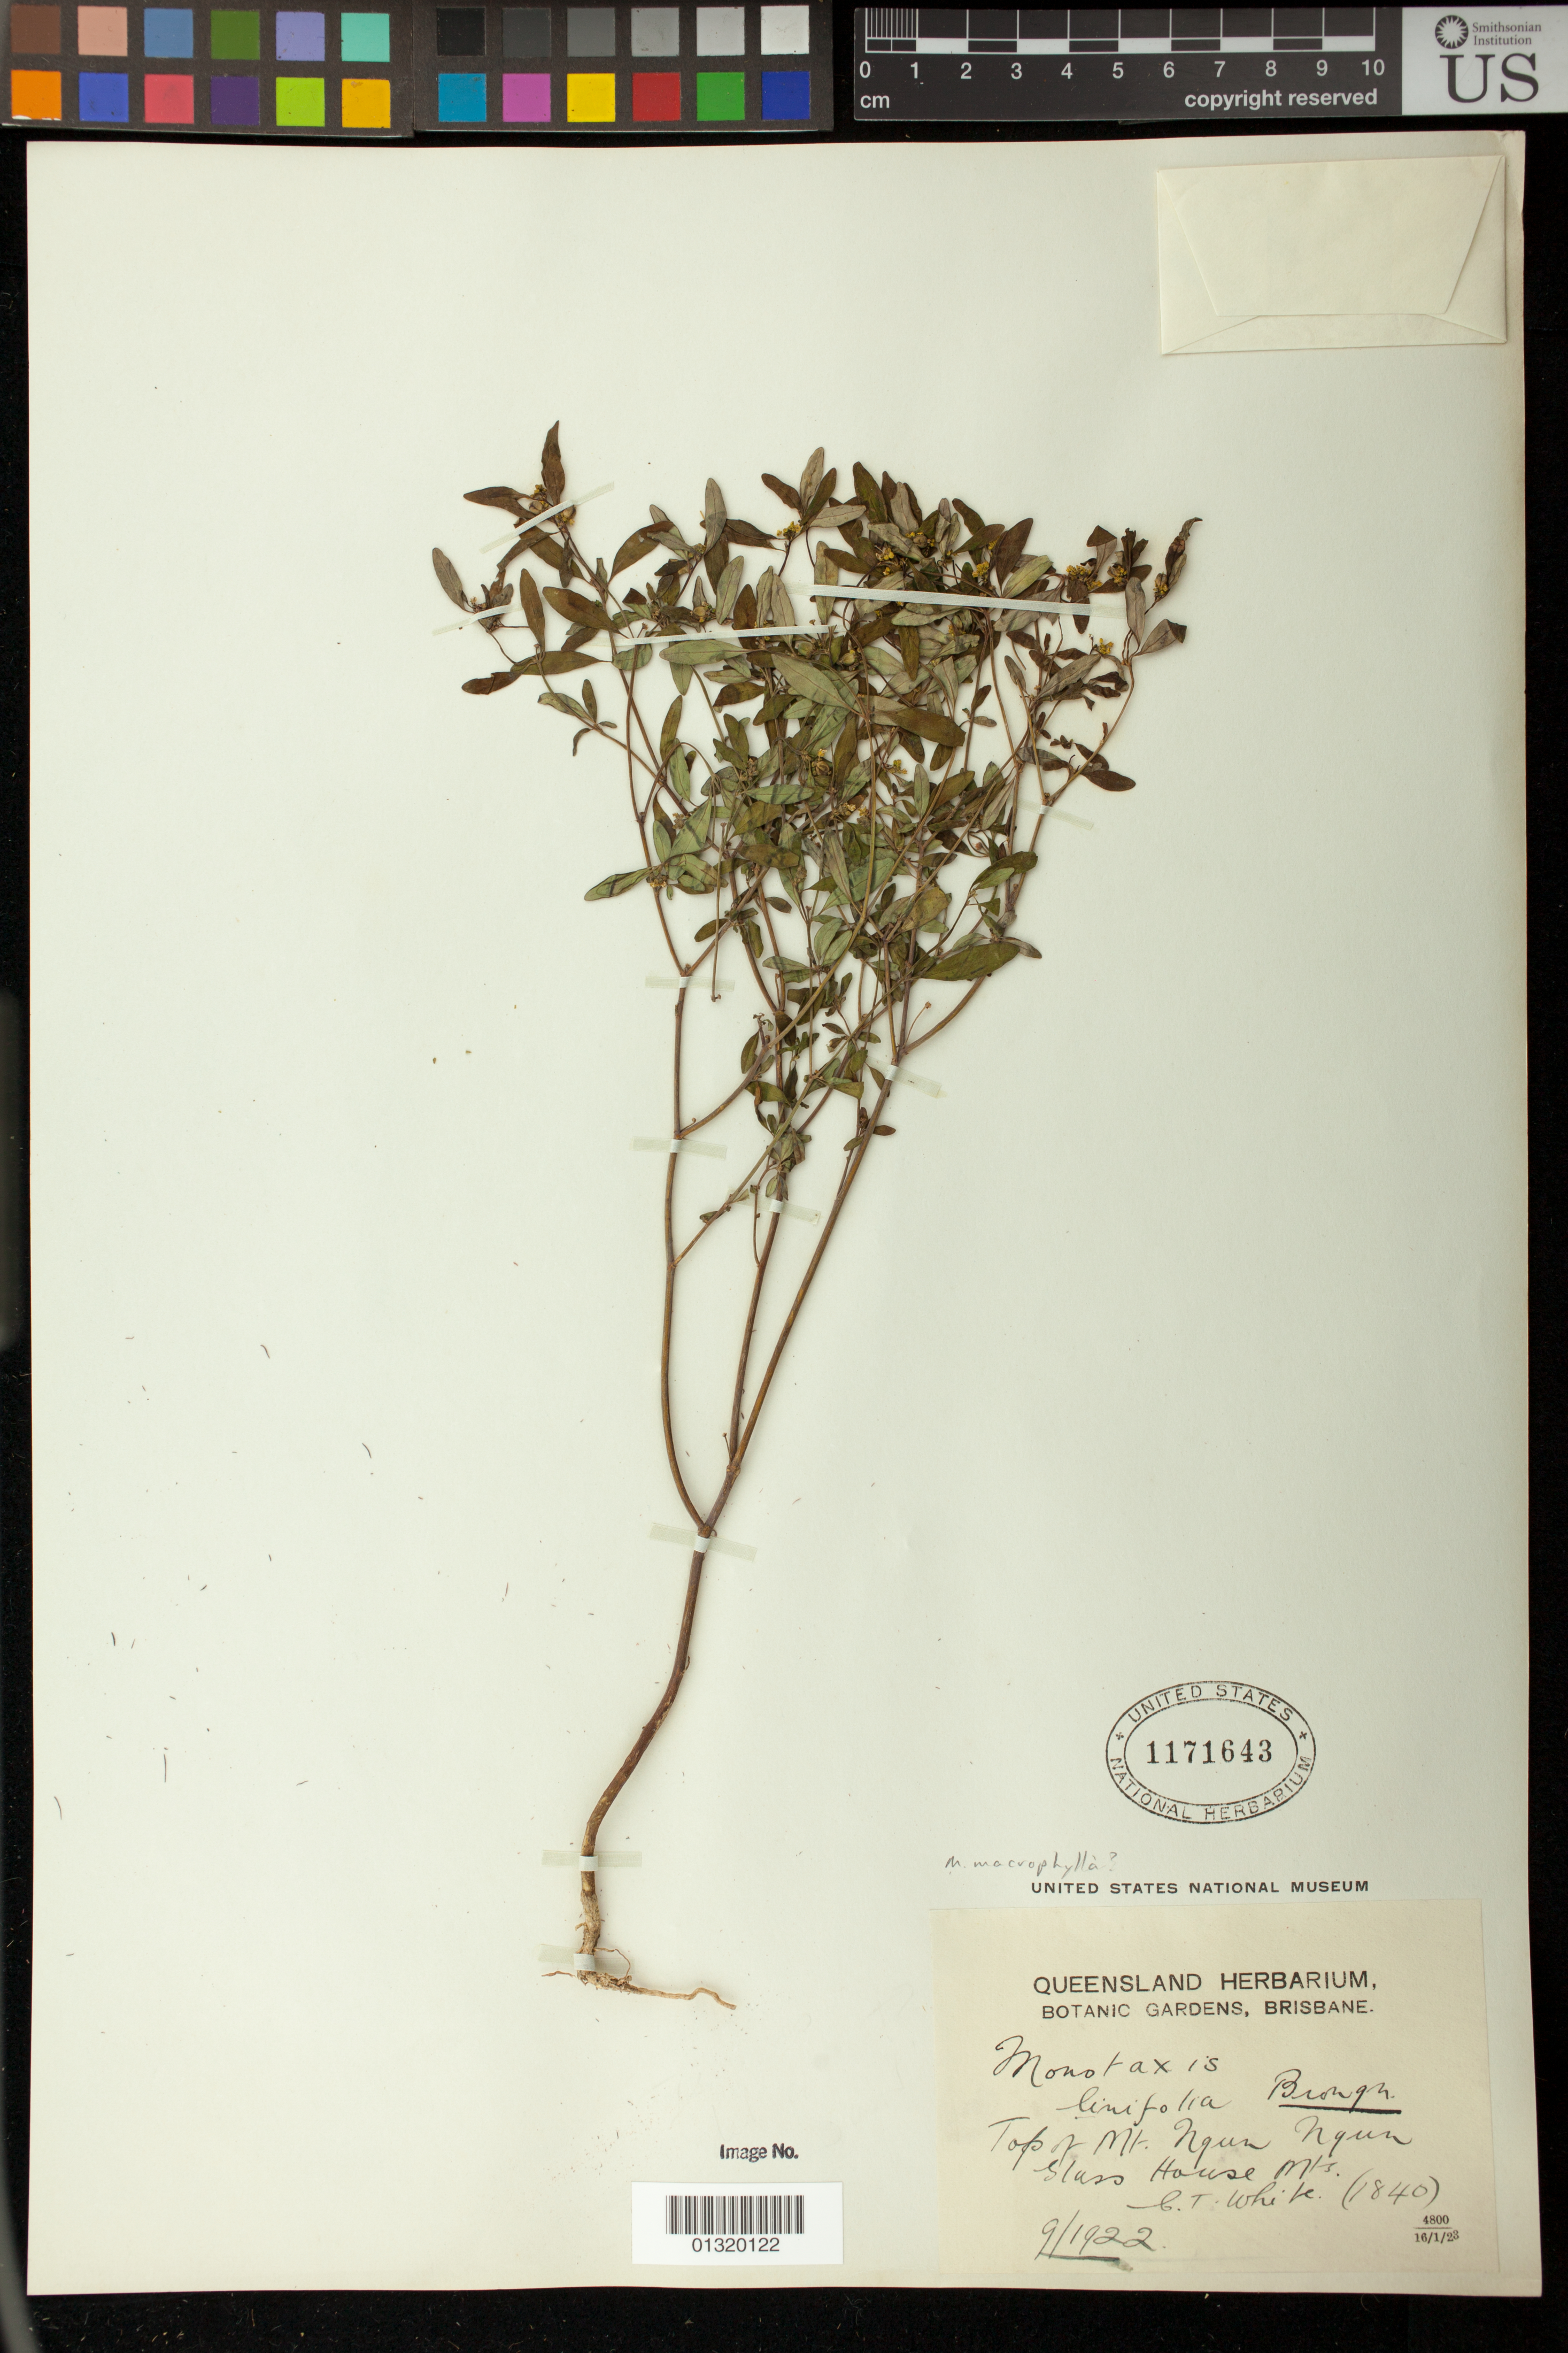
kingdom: Plantae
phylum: Tracheophyta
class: Magnoliopsida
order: Malpighiales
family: Euphorbiaceae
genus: Monotaxis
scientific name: Monotaxis macrophylla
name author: Benth.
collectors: C. T. White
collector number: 1840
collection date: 1922-09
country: Australia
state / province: Queensland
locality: Top of Mt. Ngun Ngun (Mount Ngungun); Glass House Mts.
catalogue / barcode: US 1171643